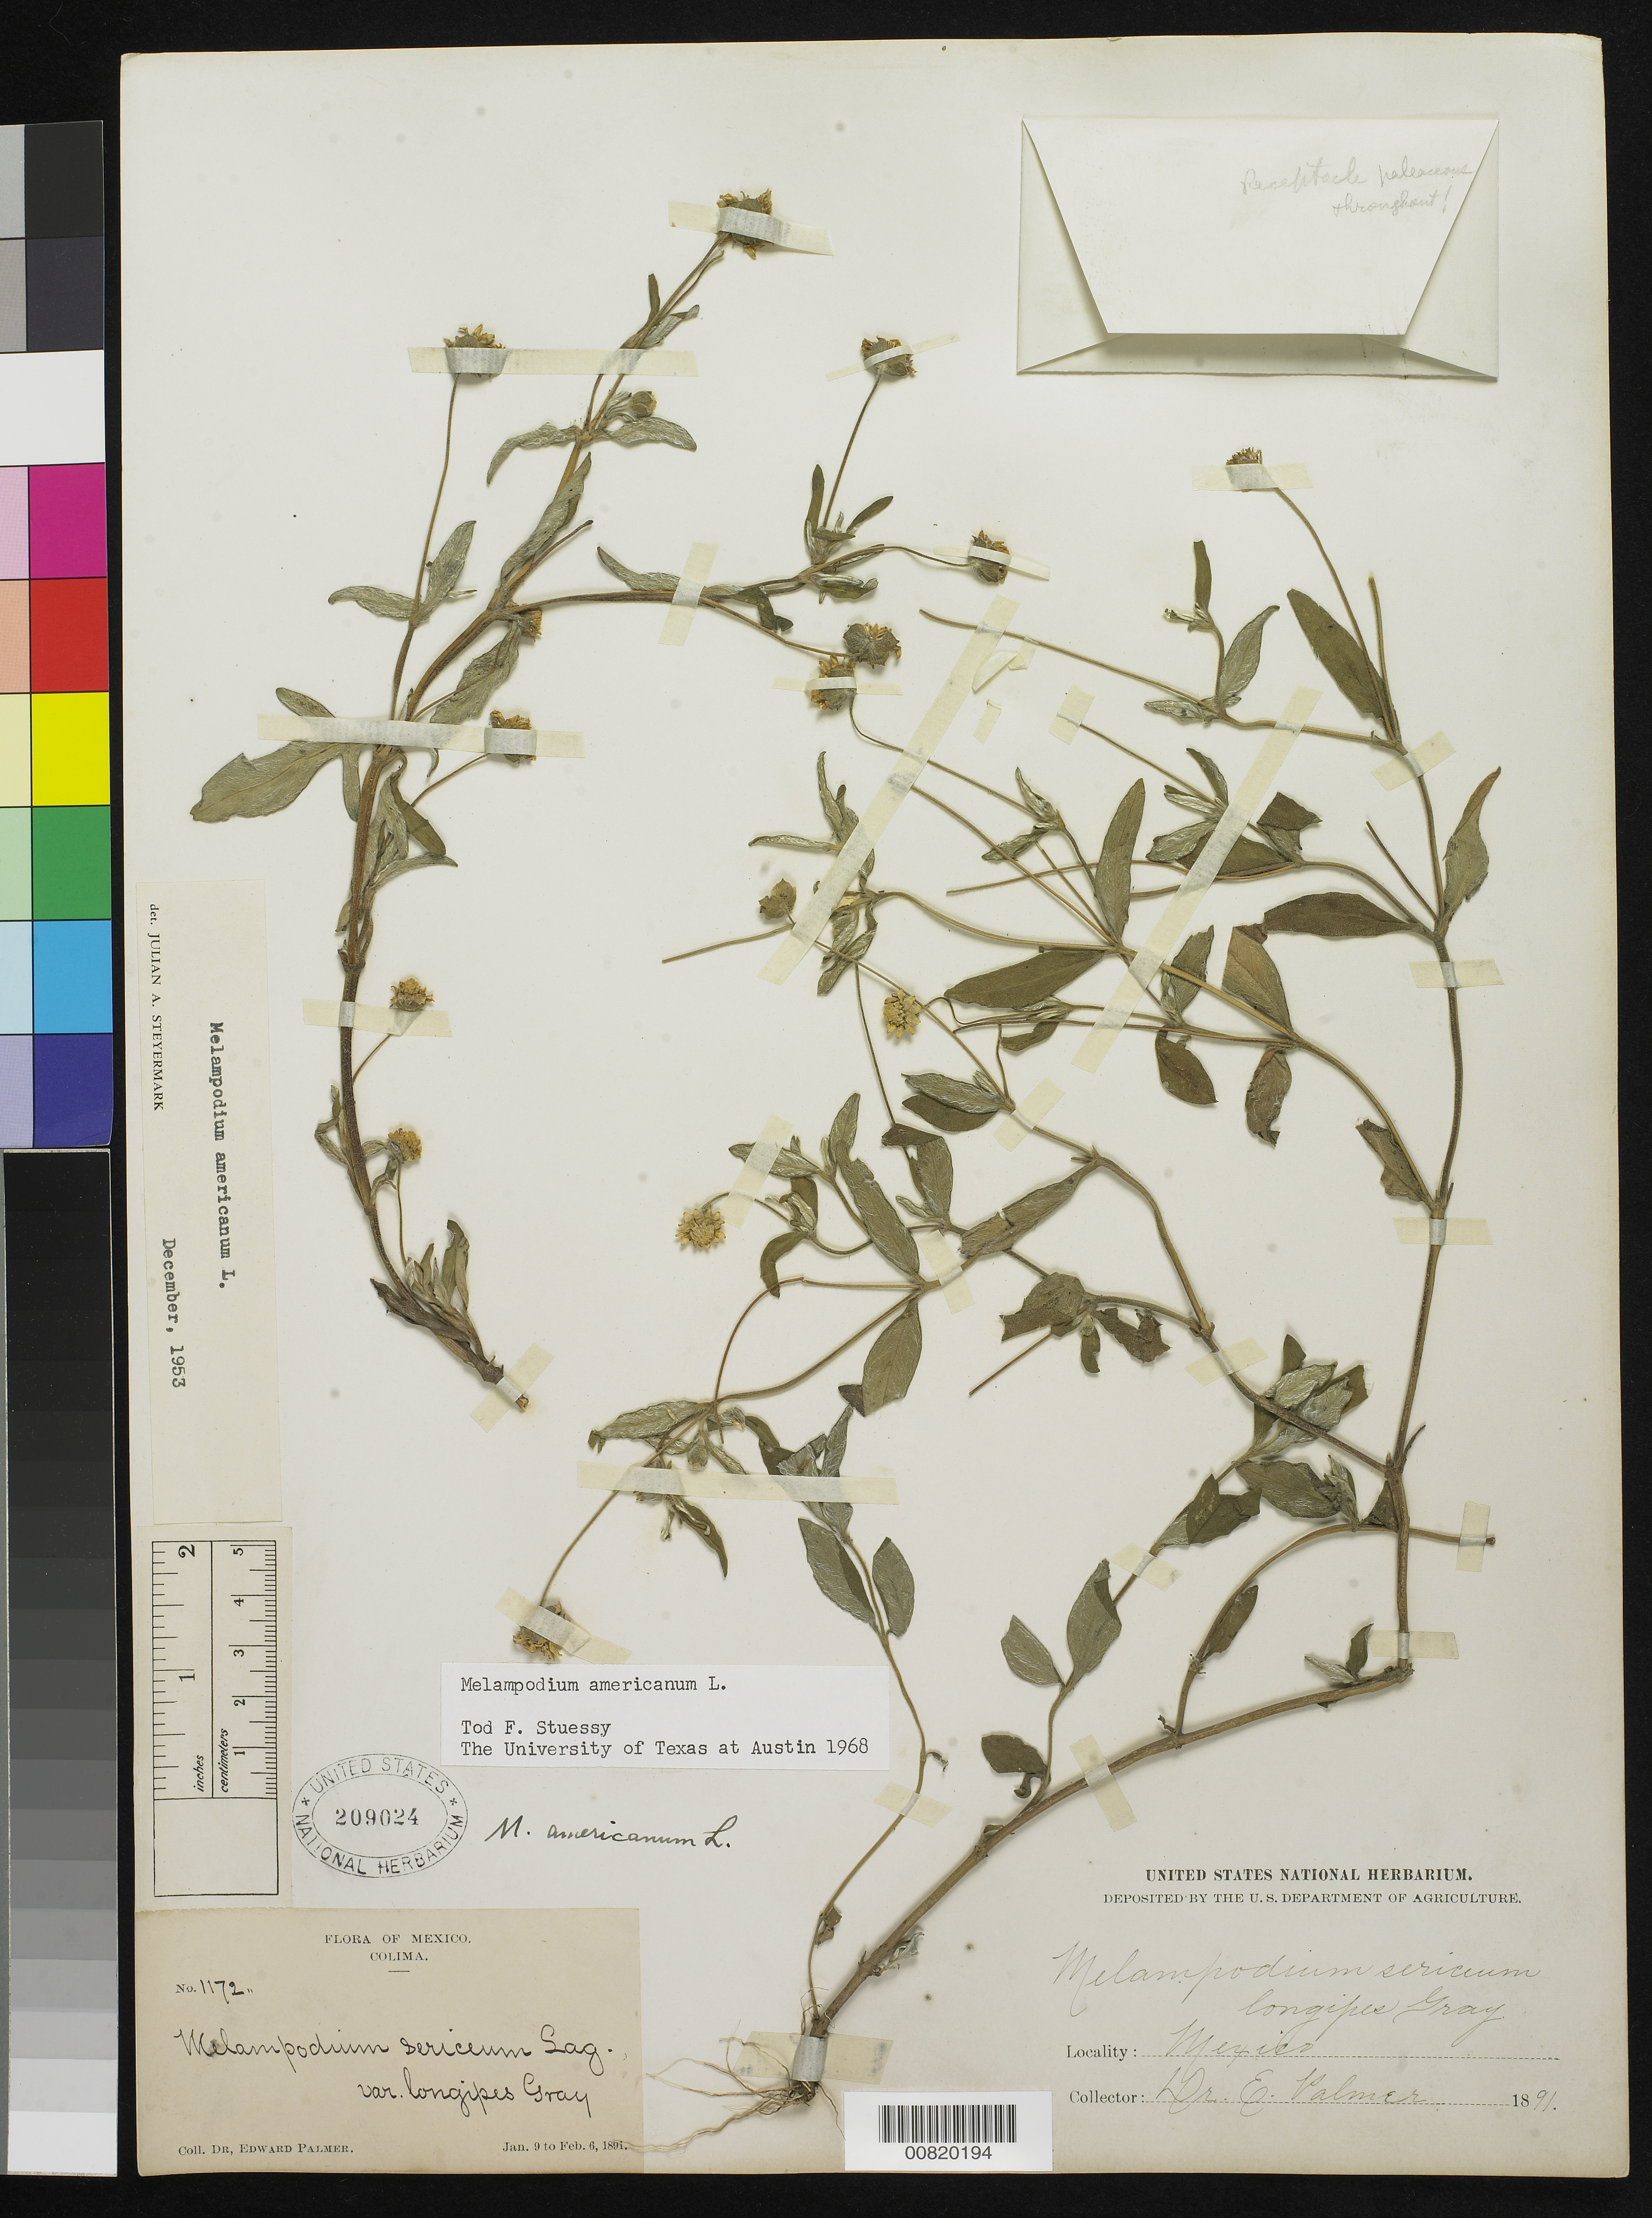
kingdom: Plantae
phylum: Tracheophyta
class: Magnoliopsida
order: Asterales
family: Asteraceae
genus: Melampodium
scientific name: Melampodium americanum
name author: L.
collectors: E. Palmer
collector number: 1172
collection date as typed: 09 Jan 1891 to 06 Feb 1891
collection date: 1891-01-09/1891-02-06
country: Mexico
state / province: Colima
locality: Colima.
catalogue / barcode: US 209024